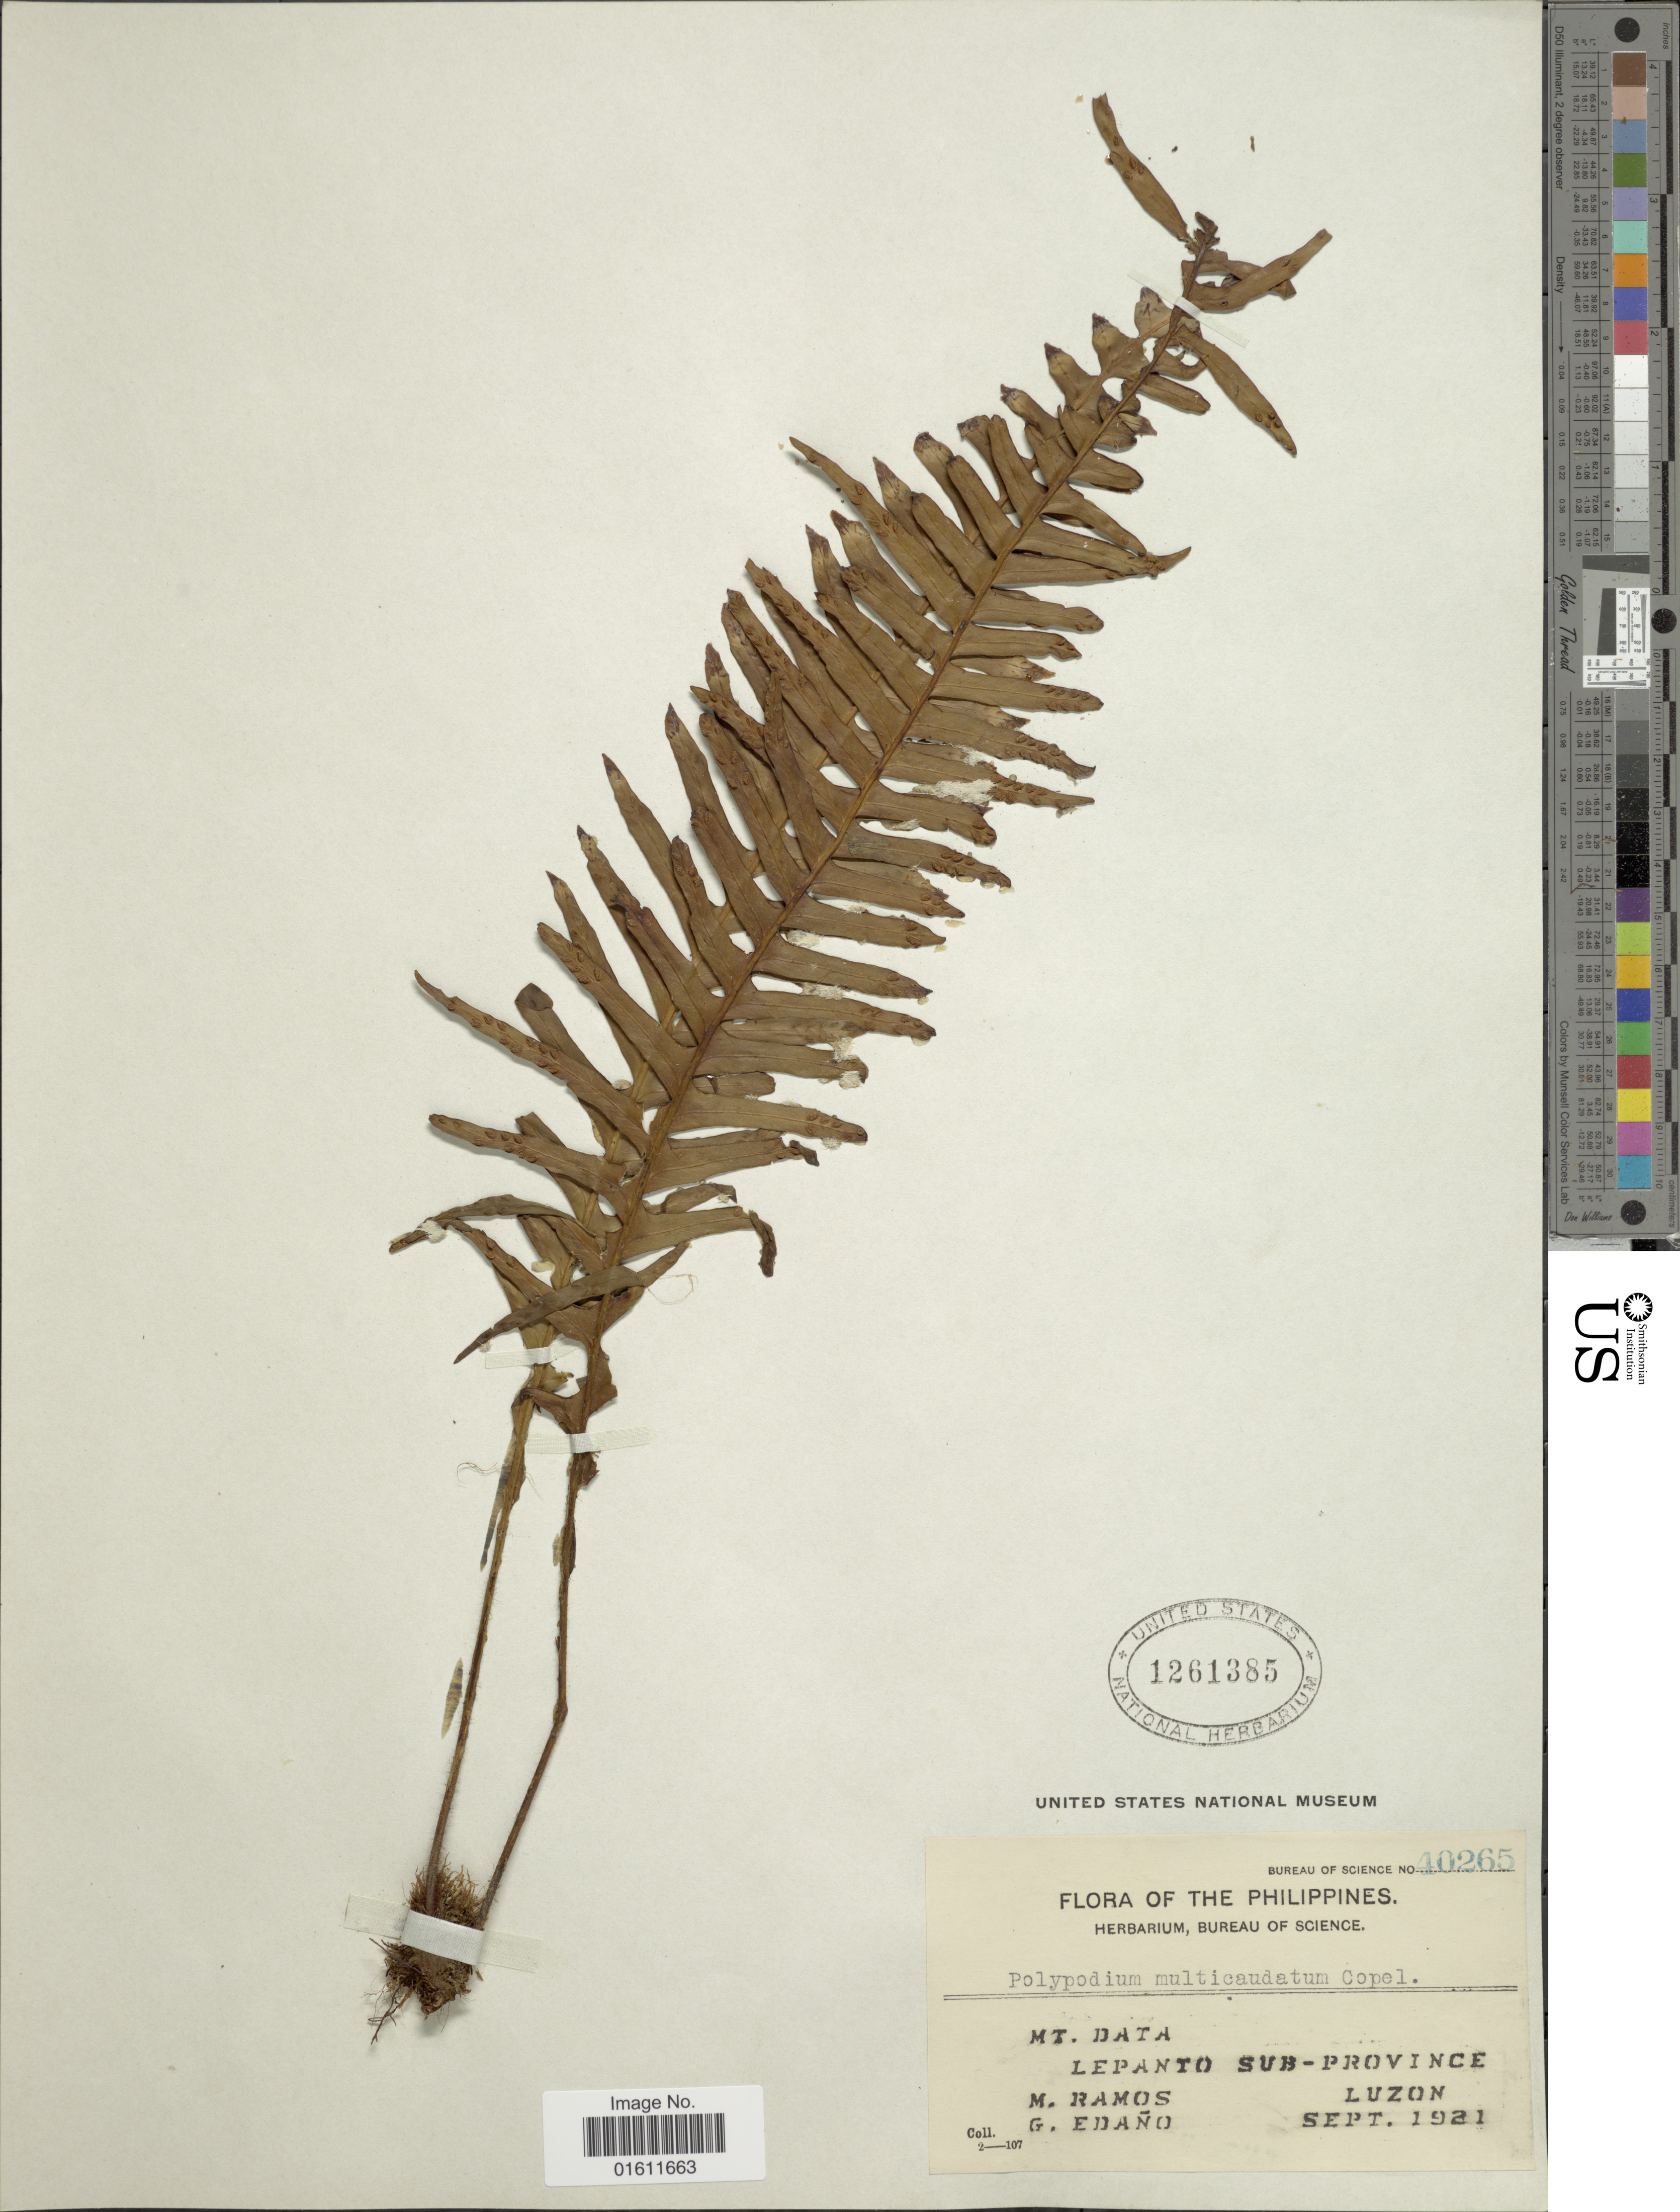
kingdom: Plantae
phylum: Tracheophyta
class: Polypodiopsida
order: Polypodiales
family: Polypodiaceae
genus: Prosaptia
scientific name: Prosaptia multicaudata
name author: (Copel.) Parris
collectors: M. Ramos & G. Edaño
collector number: Bureau of Science 40265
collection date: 1921-09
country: Philippines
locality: Mt. Data, Lepanto sub-province, Luzon.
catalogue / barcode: US 1261385